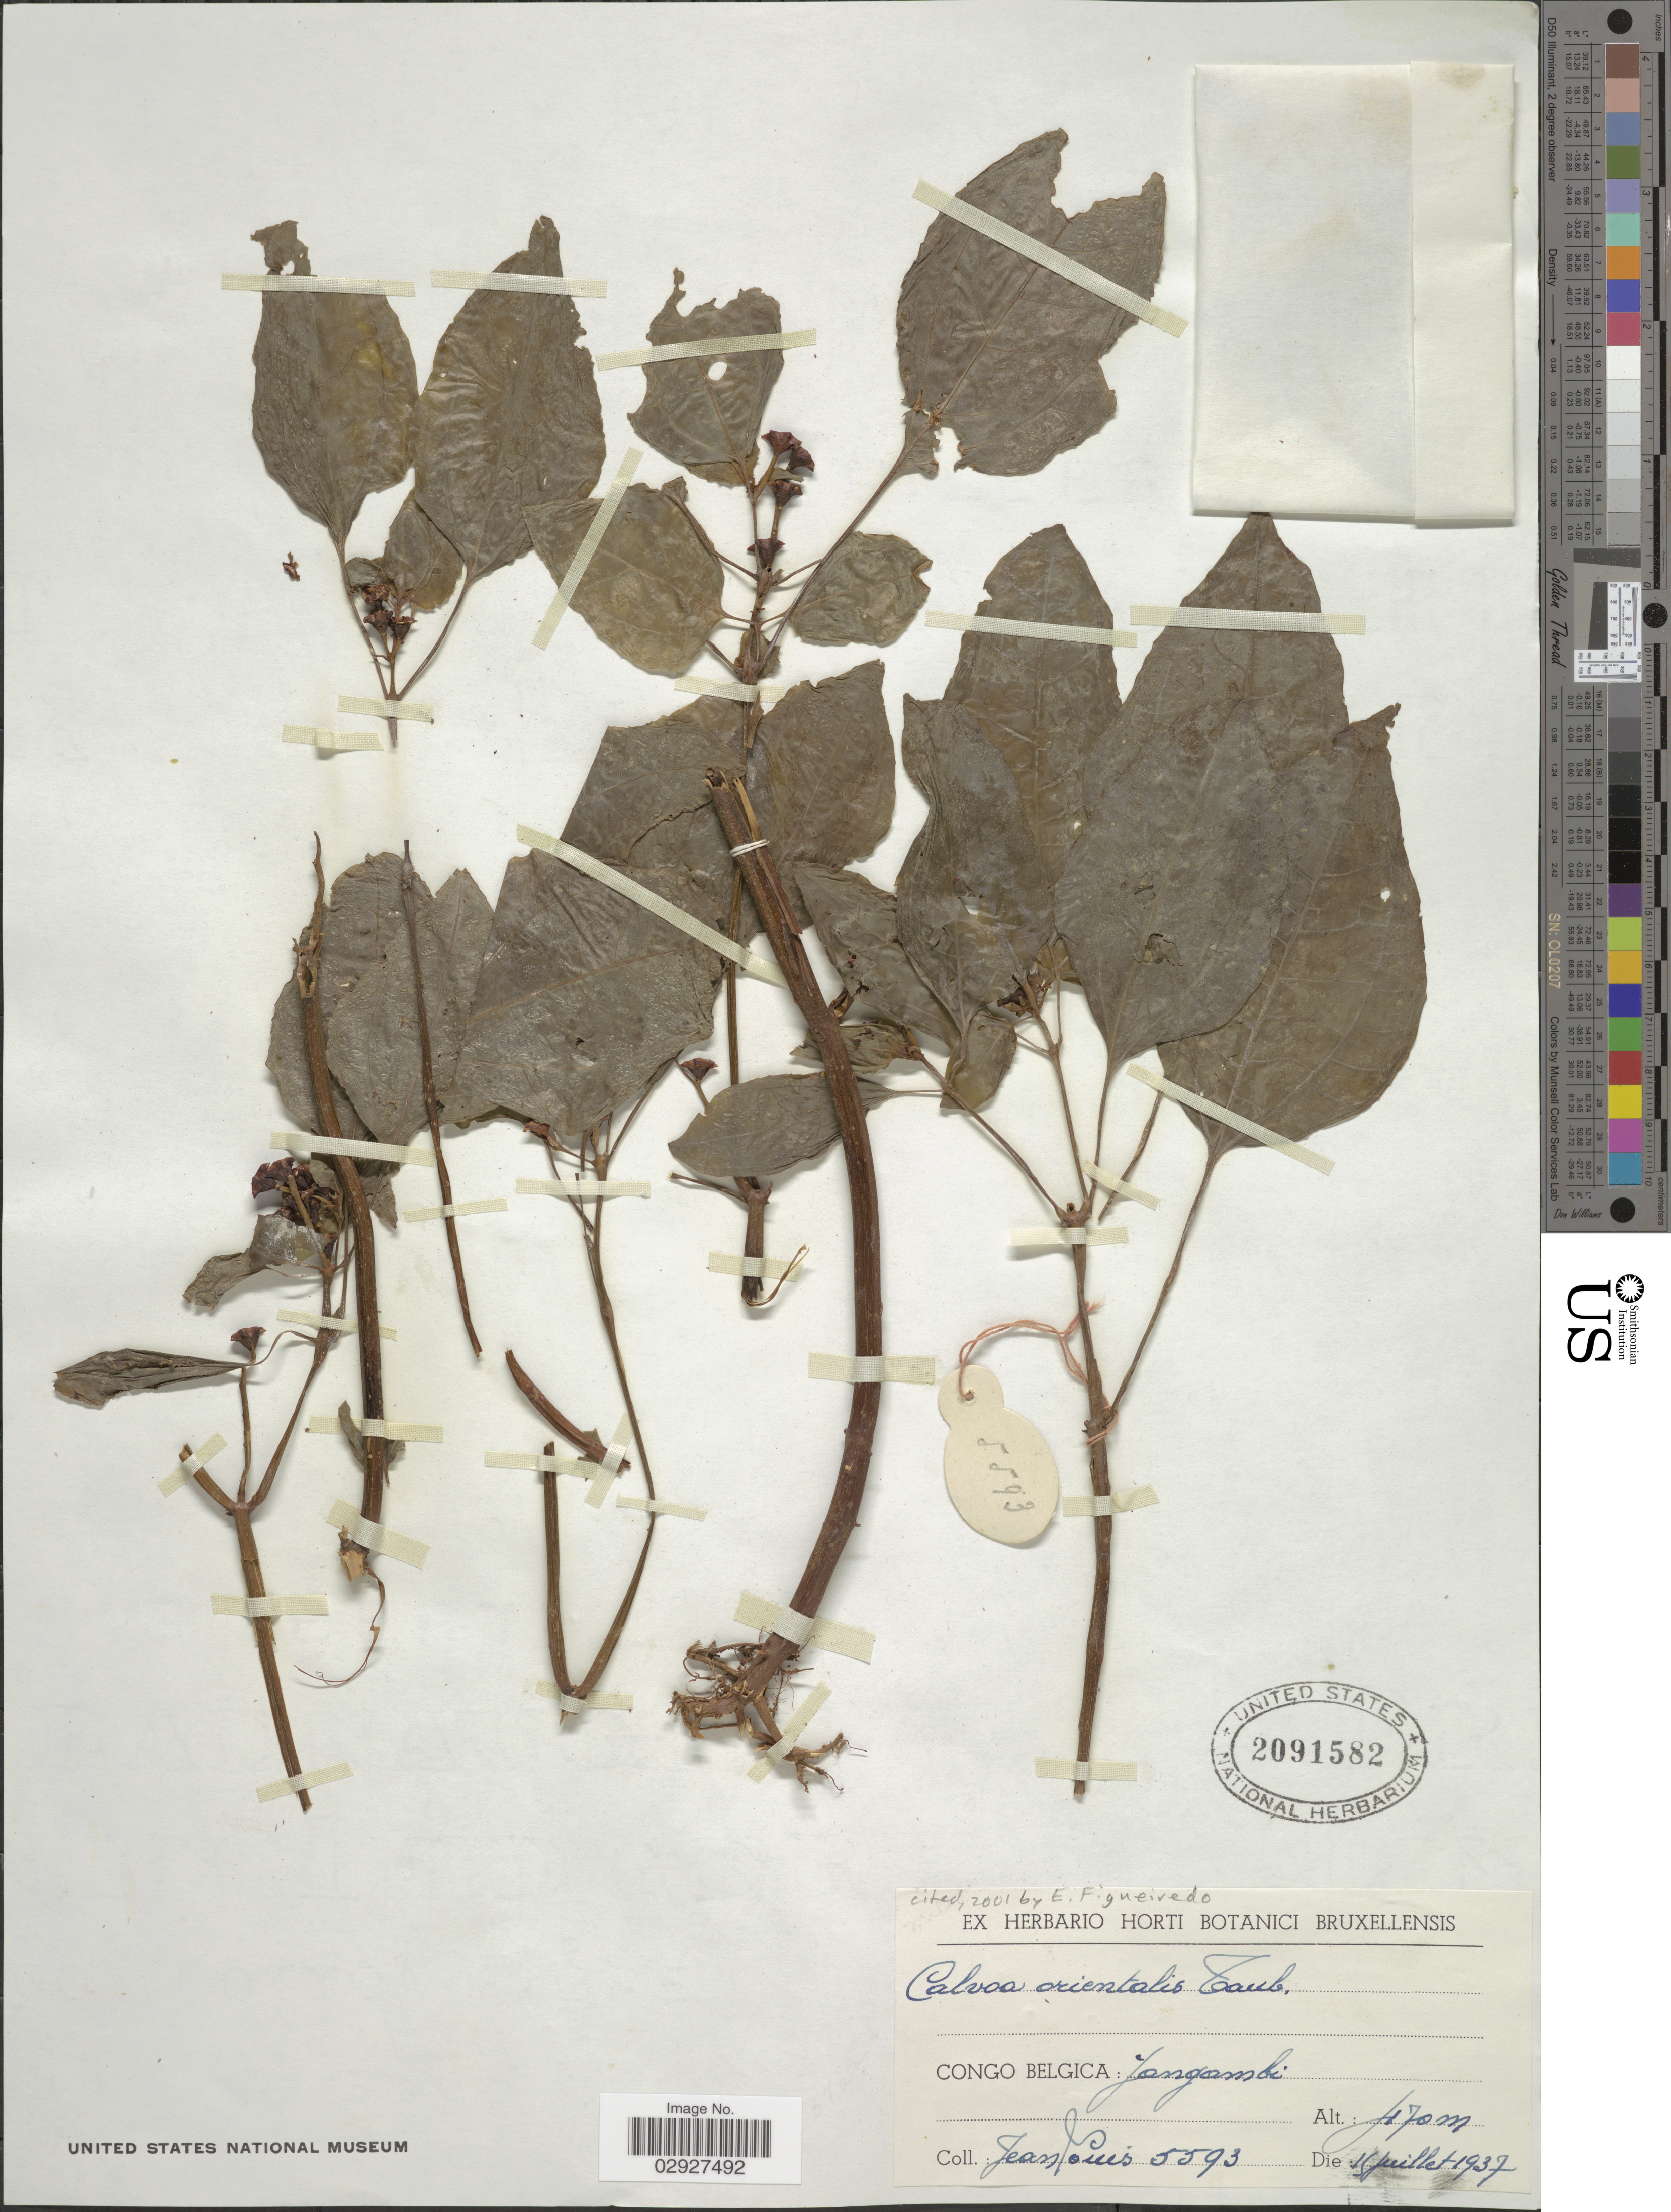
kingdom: Plantae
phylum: Tracheophyta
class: Magnoliopsida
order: Myrtales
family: Melastomataceae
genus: Calvoa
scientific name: Calvoa orientalis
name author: Taub.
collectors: J. Louis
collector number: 5593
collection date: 1937-07-15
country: Congo, Democratic Republic of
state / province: Tshopo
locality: Congo Belgica: Yangambi.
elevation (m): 470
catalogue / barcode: US 2091582